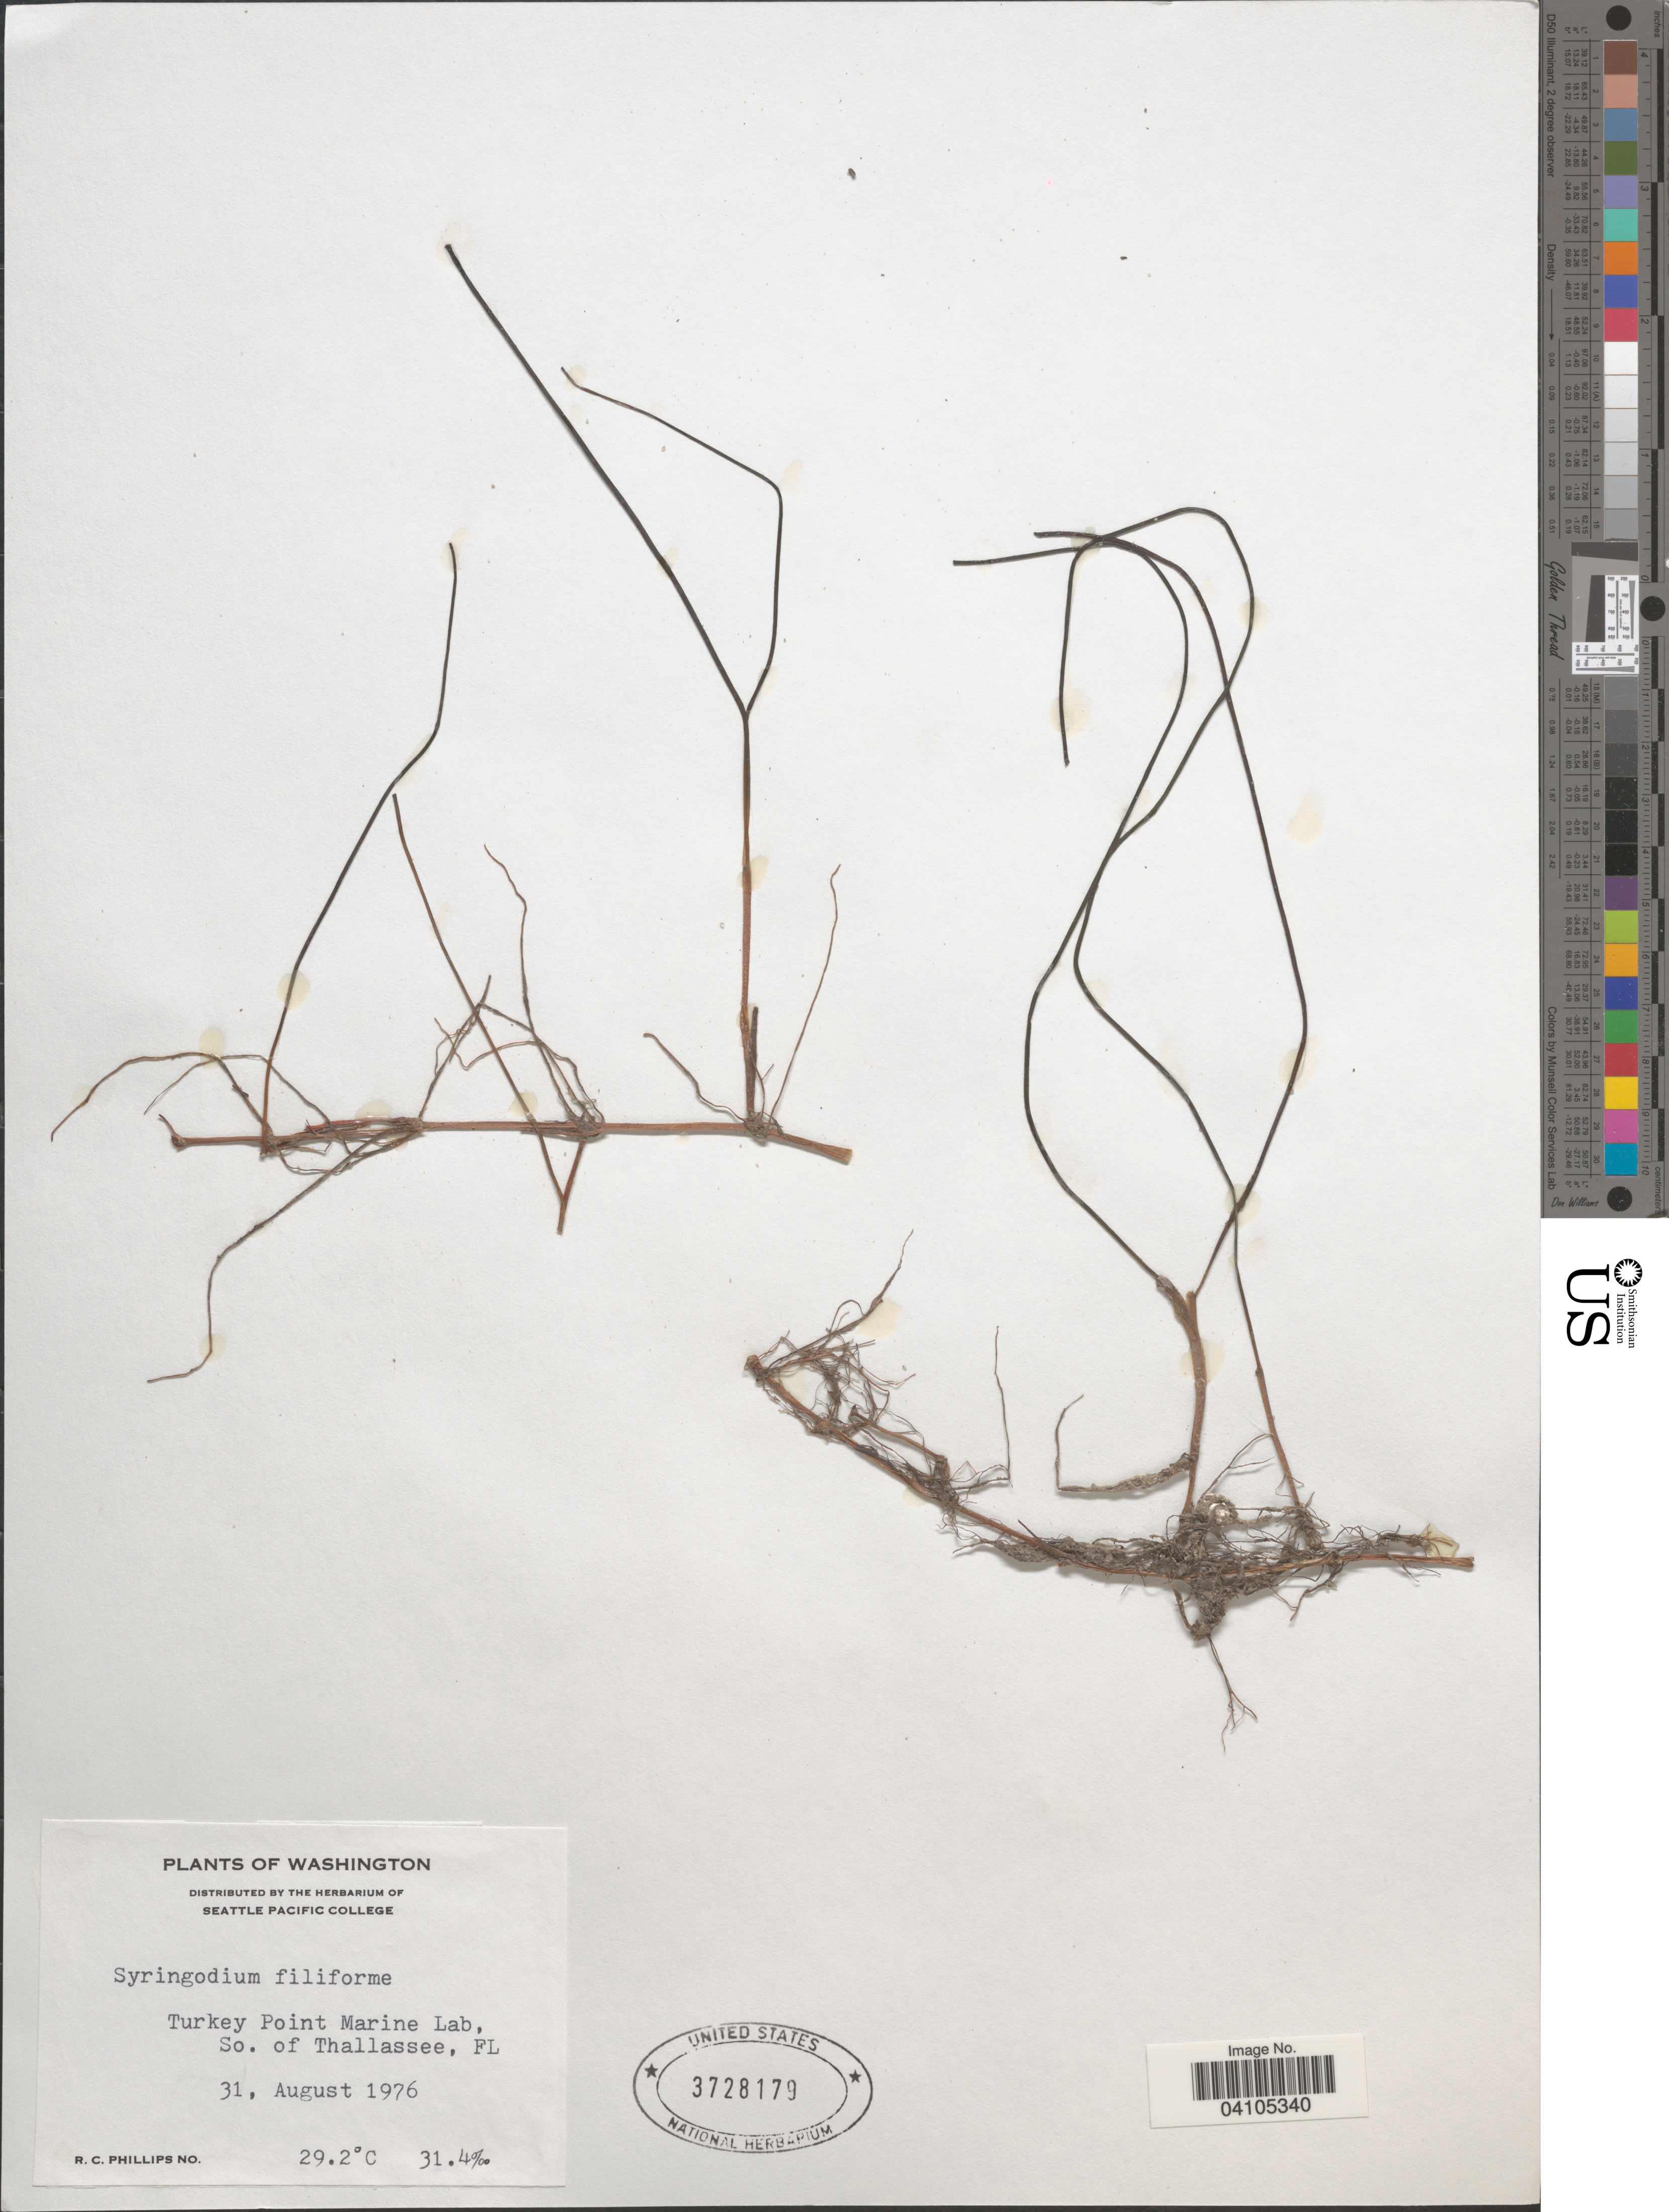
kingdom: Plantae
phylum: Tracheophyta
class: Liliopsida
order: Alismatales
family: Cymodoceaceae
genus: Syringodium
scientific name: Syringodium filiforme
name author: Kütz.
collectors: R. C. Phillips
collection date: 1976-08-31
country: United States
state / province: Florida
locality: Turkey Point Marine Lab, So. of Tallahassee.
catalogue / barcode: US 3728179